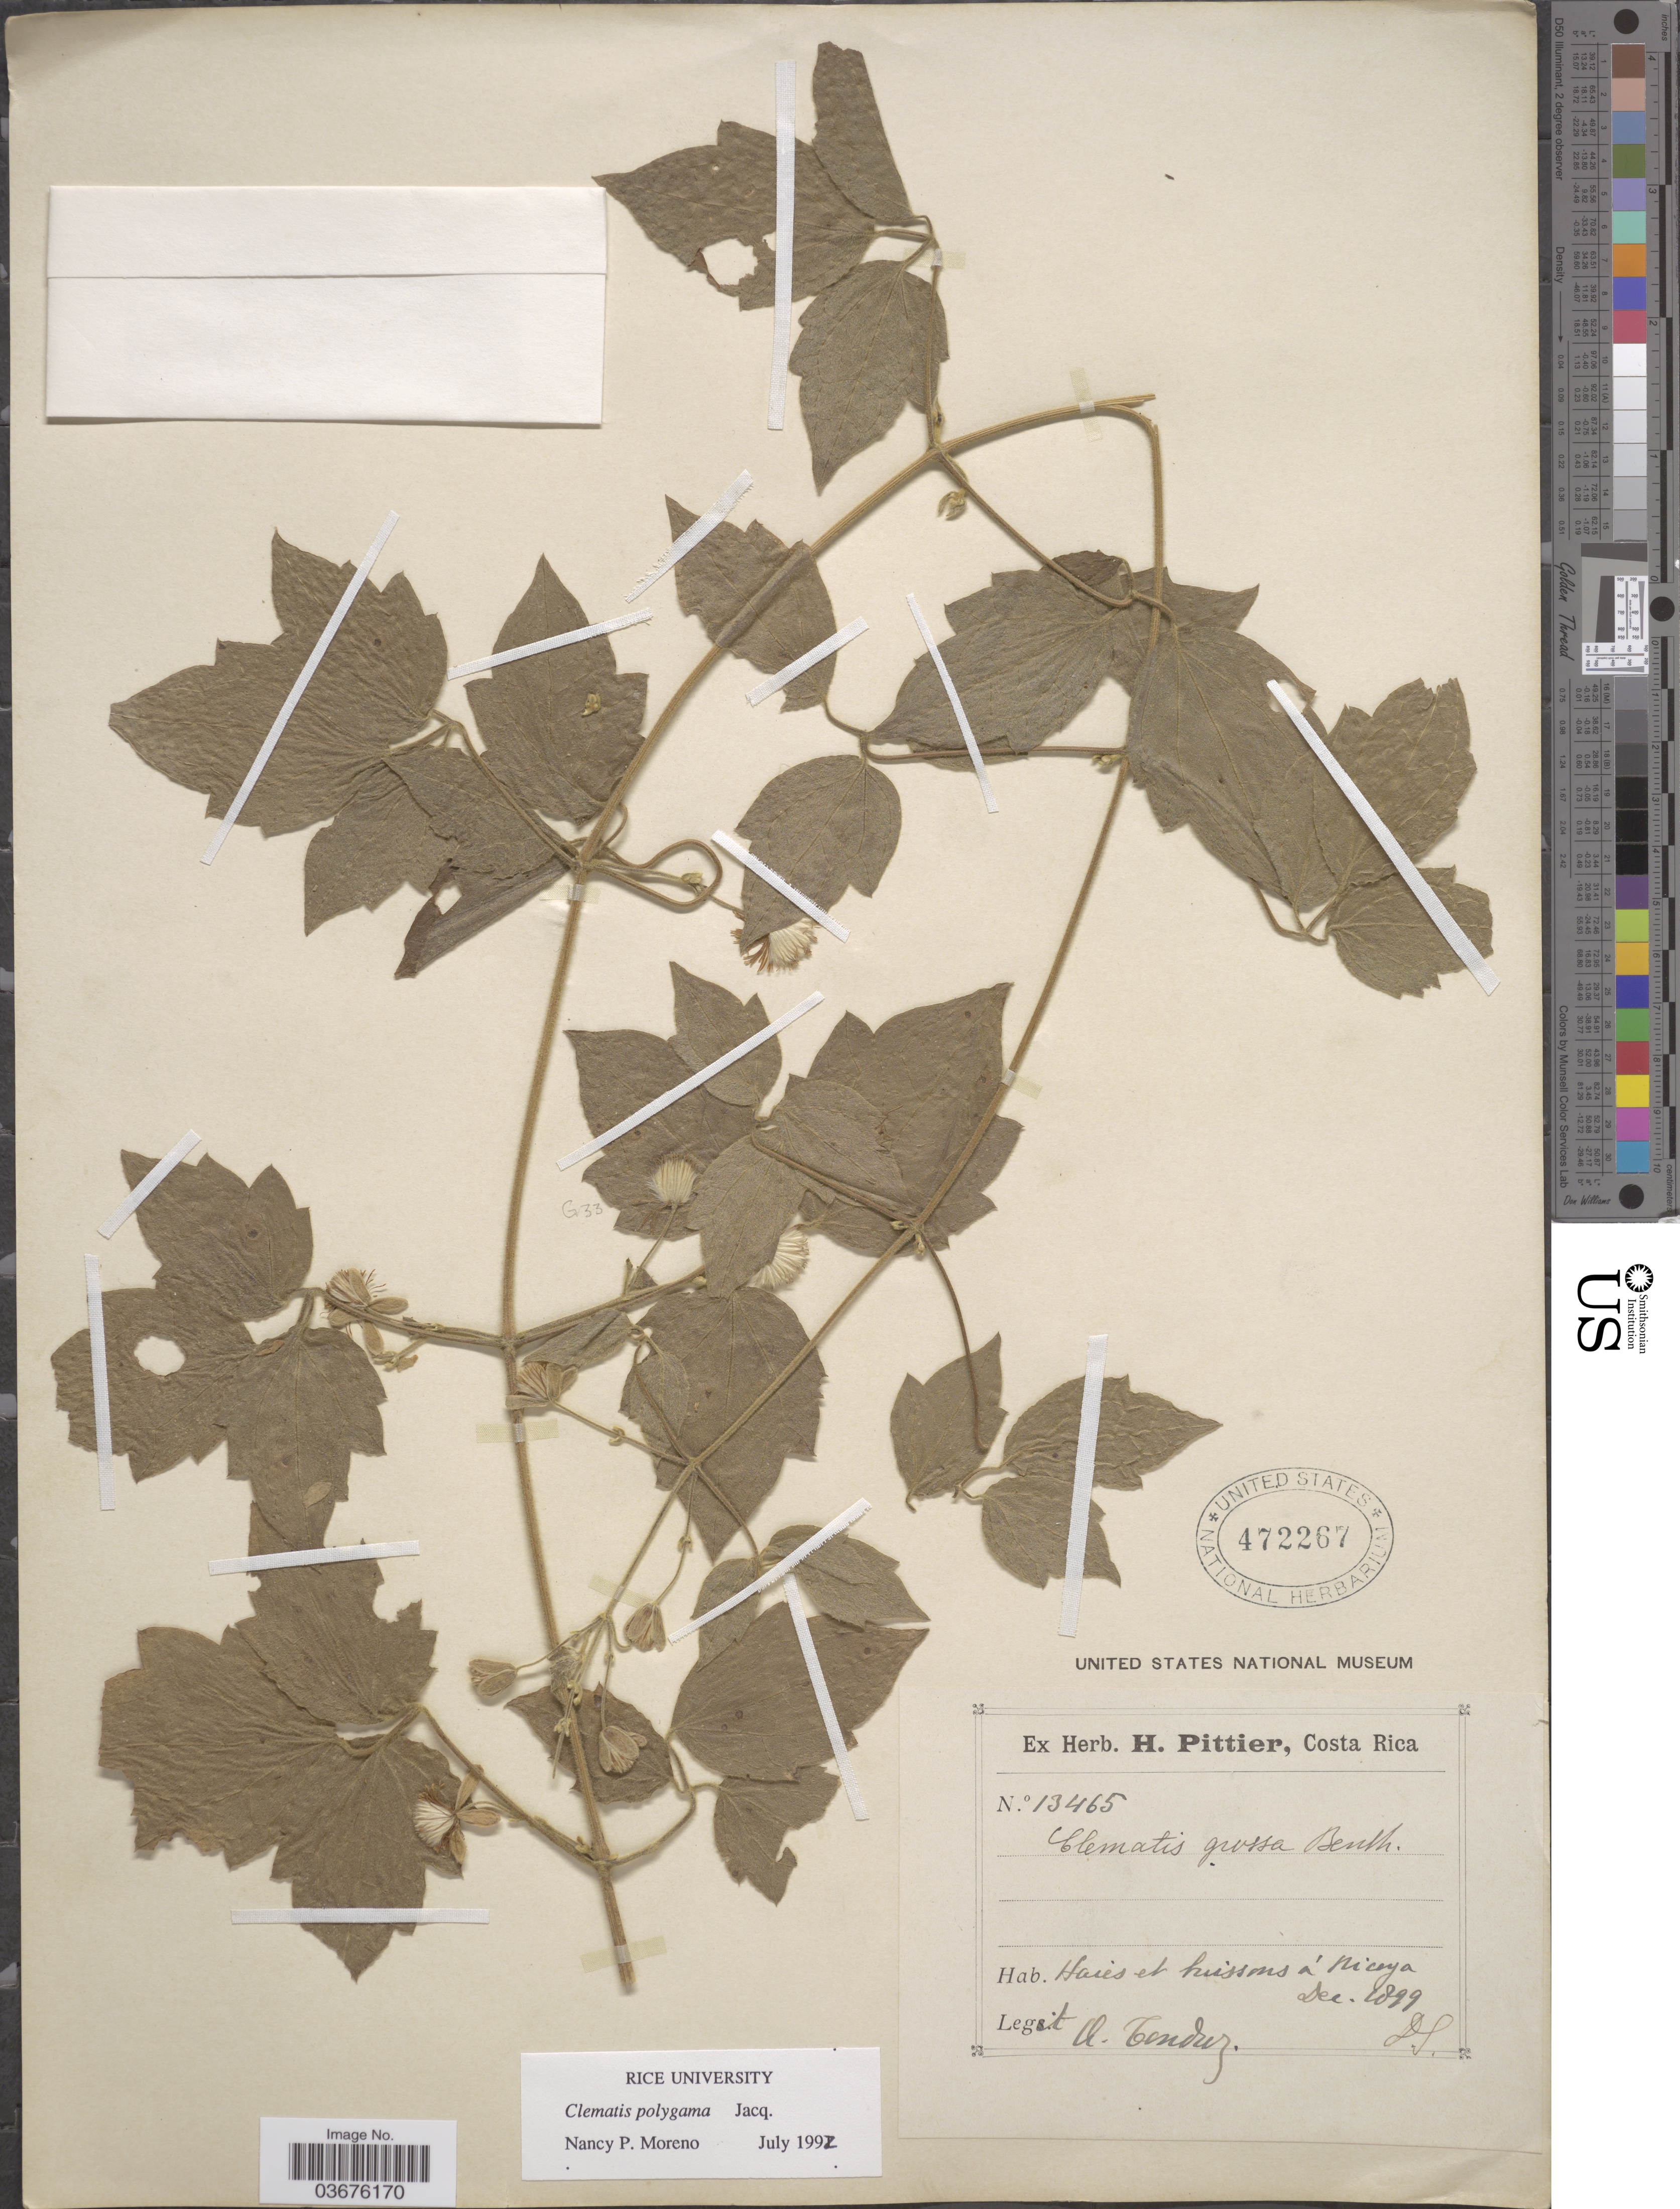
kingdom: Plantae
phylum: Tracheophyta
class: Magnoliopsida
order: Ranunculales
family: Ranunculaceae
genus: Clematis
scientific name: Clematis polygama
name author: Jacq.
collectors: A. Tonduz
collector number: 13465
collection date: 1899-12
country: Costa Rica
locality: Haies et buissons á Nicoya.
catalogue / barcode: US 472267